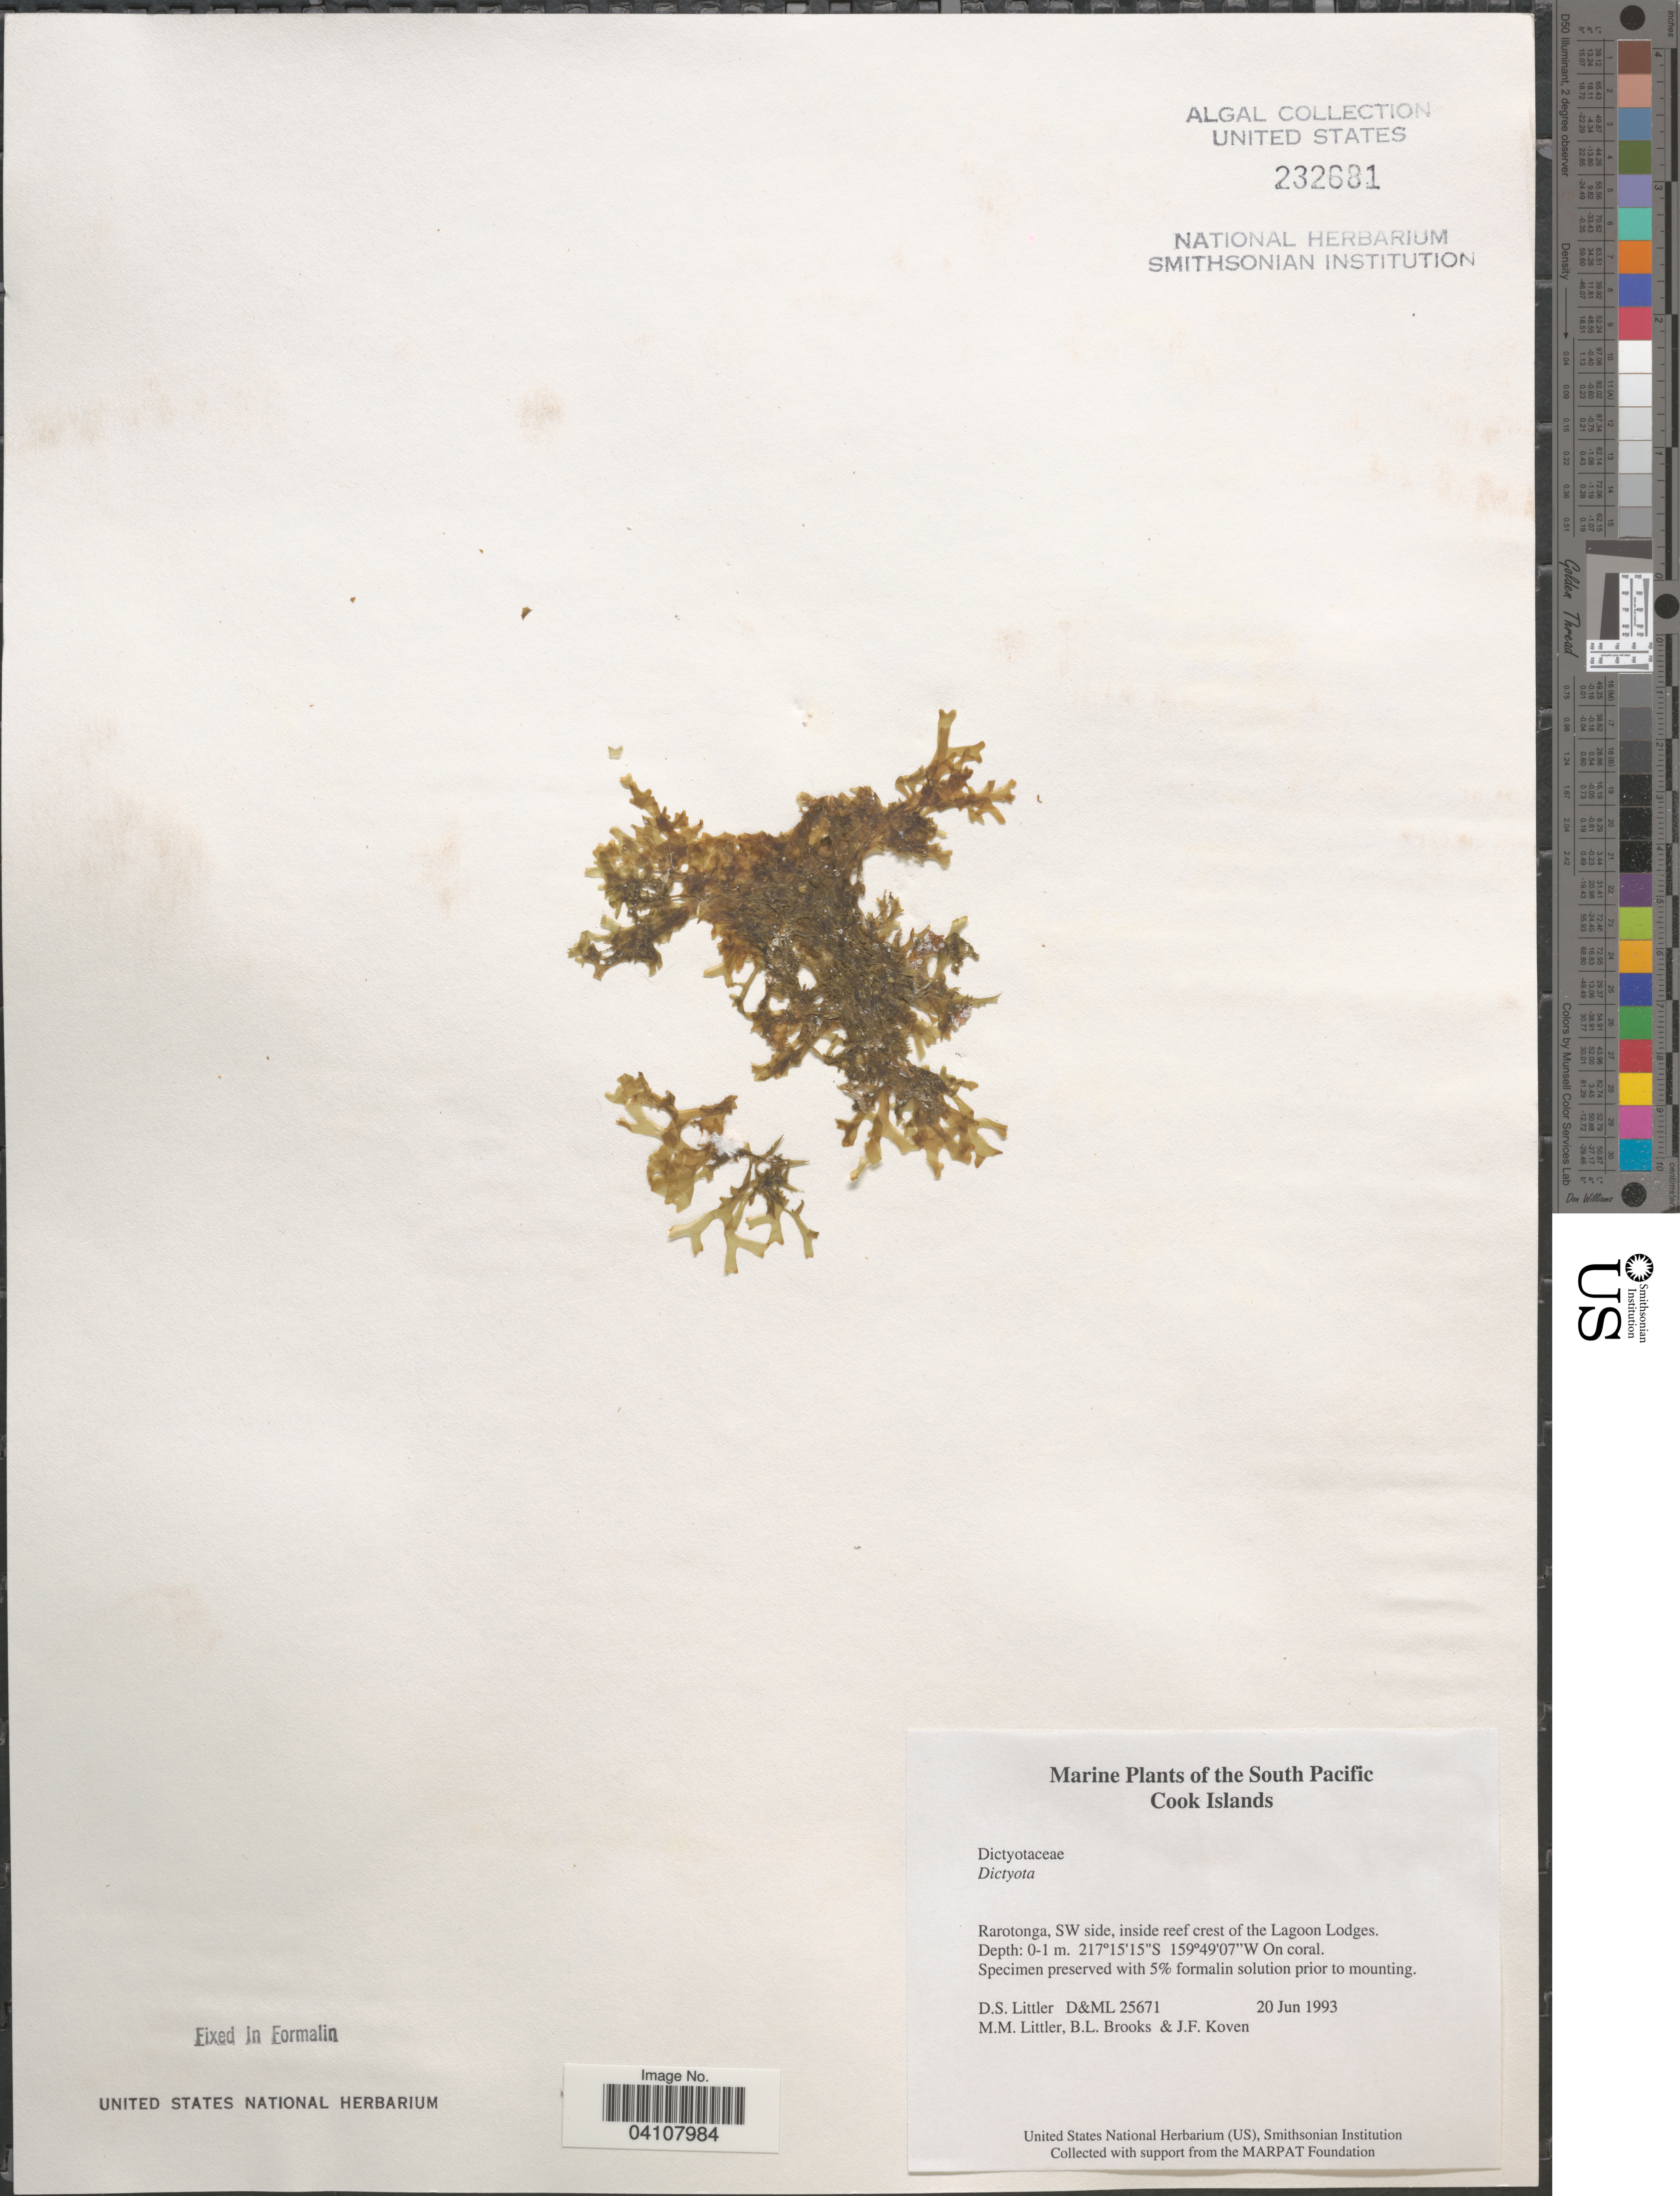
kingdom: Chromista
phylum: Ochrophyta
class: Phaeophyceae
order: Dictyotales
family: Dictyotaceae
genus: Dictyota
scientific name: Dictyota sp.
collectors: D. S. Littler, B. Brooks & J. Koven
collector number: D&ML25671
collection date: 1993-06-20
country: Cook Islands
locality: The South Pacific. Rarotonga, SW side, inside reef crest of the Lagoon Lodges.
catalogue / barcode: US 232681